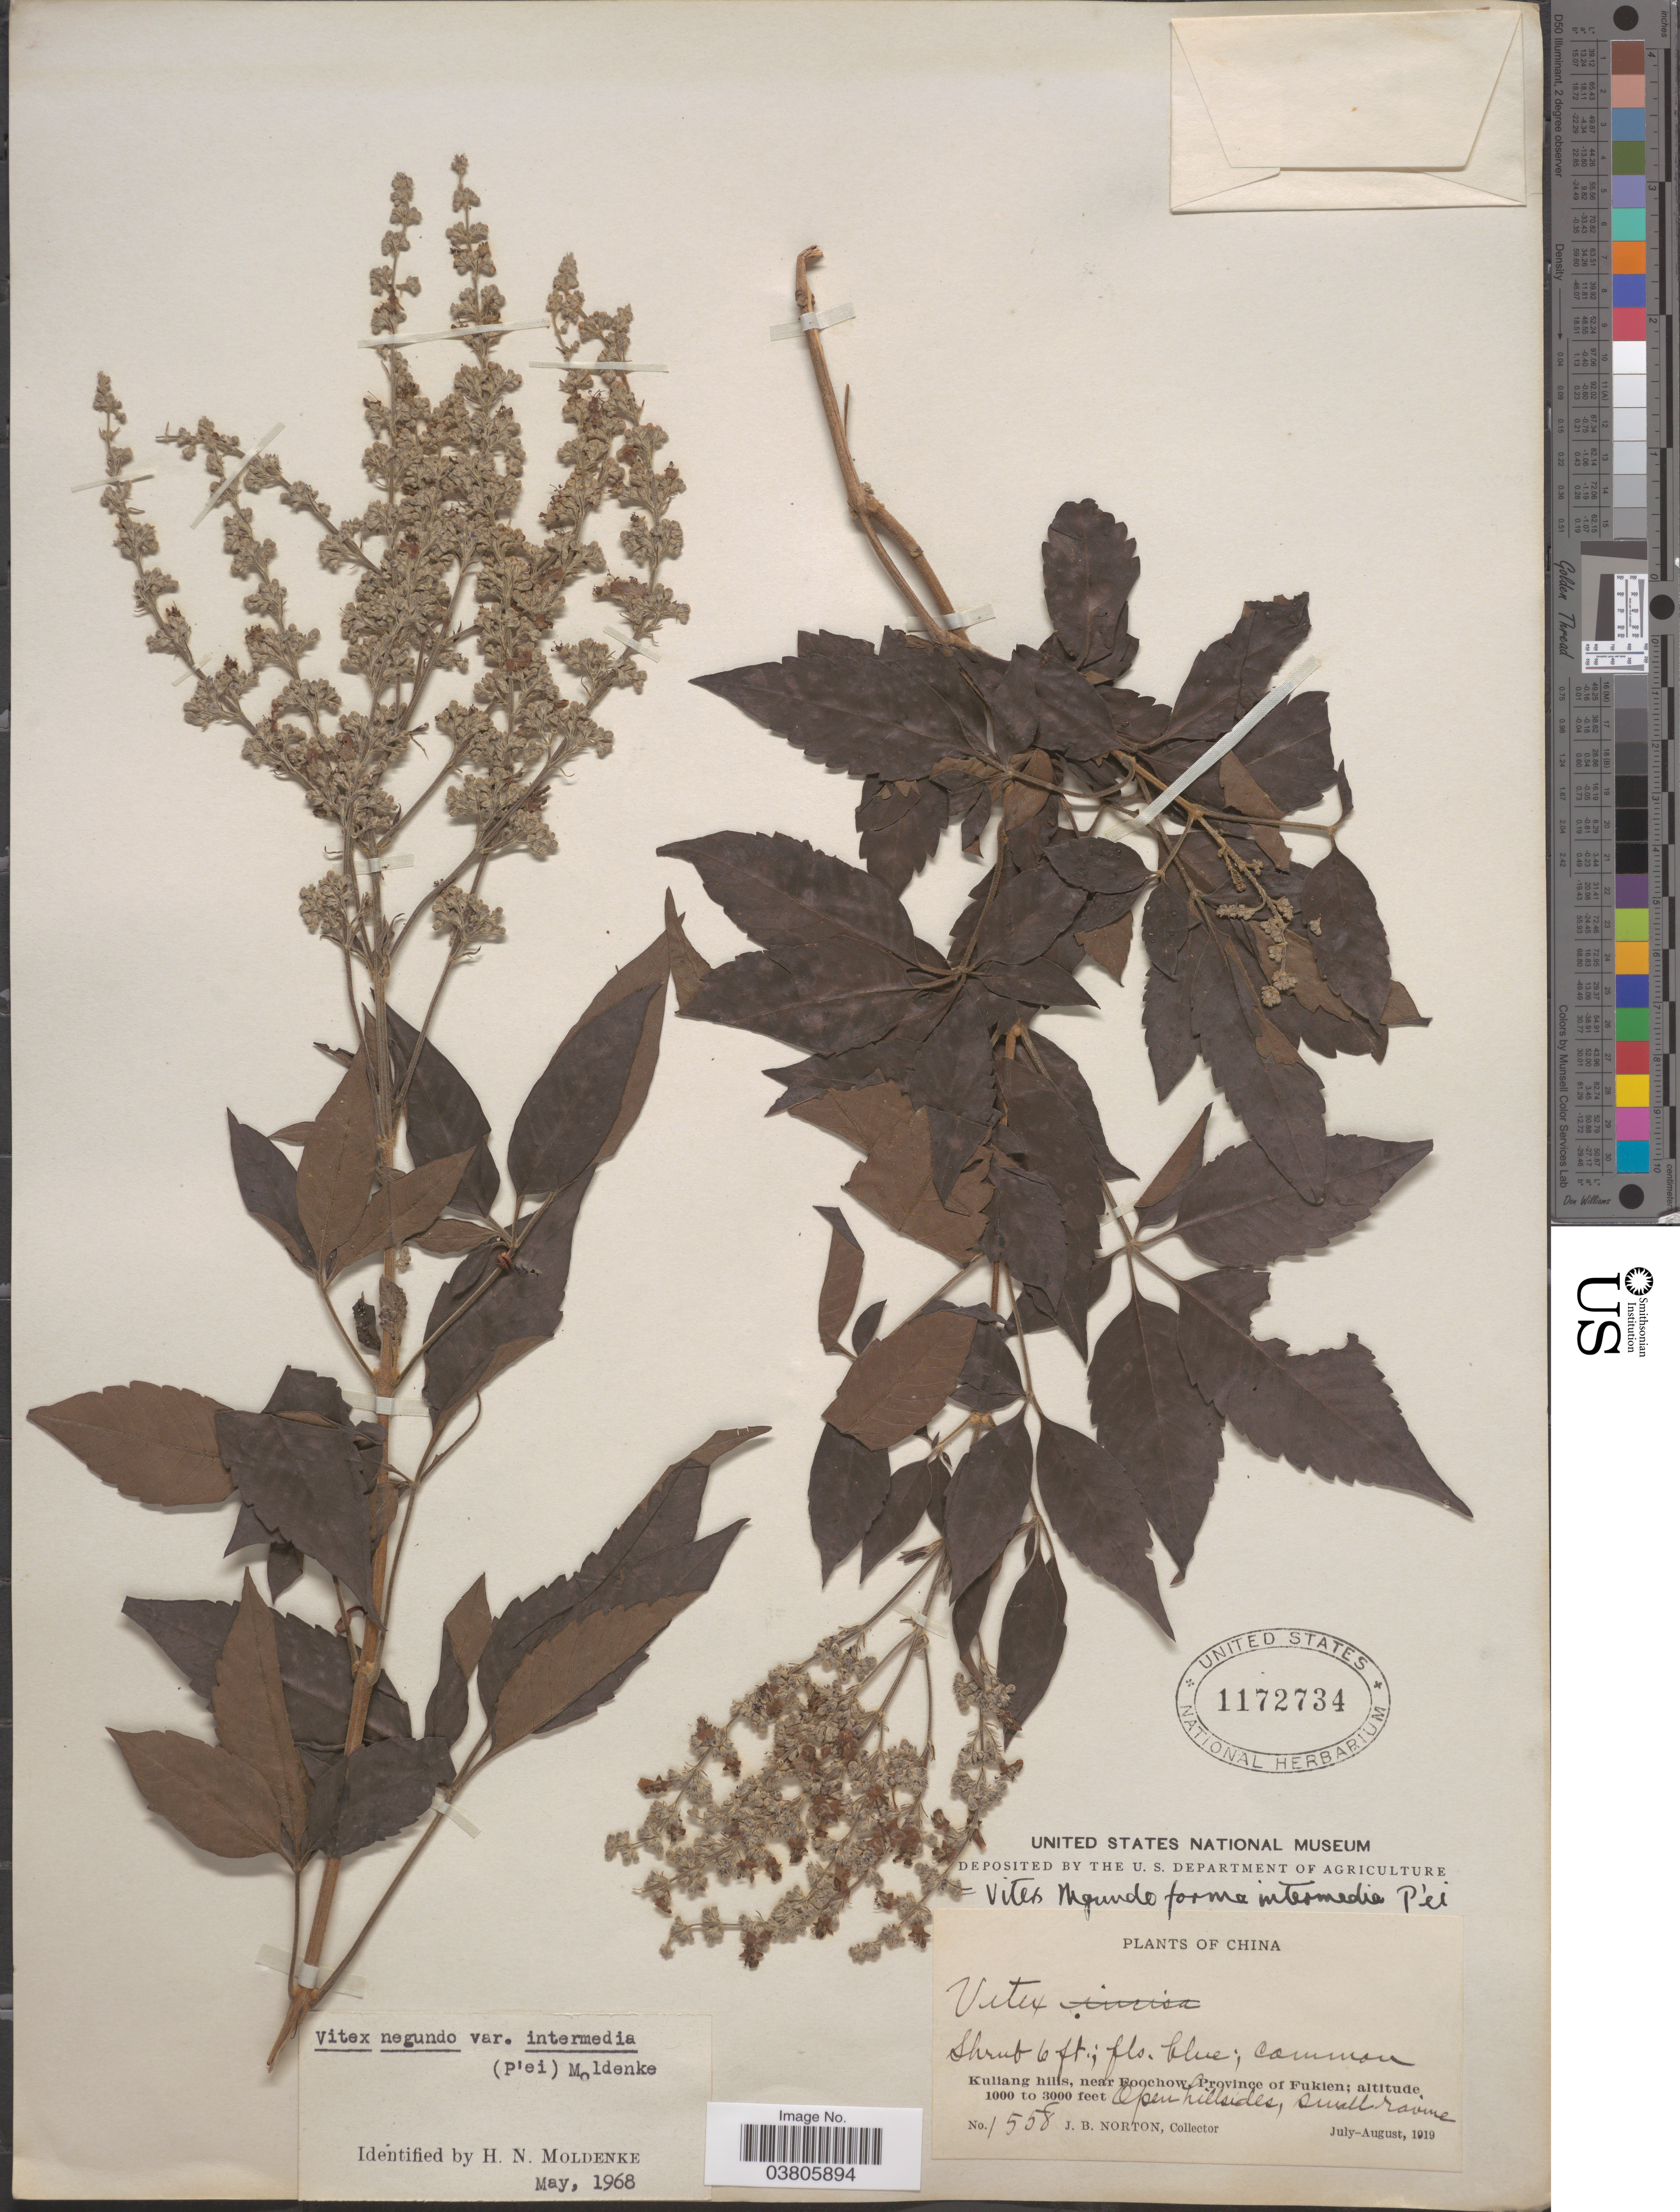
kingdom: Plantae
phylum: Tracheophyta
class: Magnoliopsida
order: Lamiales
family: Lamiaceae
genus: Vitex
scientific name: Vitex negundo var. intermedia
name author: (C. Pei) Moldenke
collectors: J. B. Norton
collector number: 1558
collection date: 1919-07/1919-08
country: China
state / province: Fujian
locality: Kuliang hills, near Foochow, Province of Fukien.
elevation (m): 305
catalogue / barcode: US 1172734